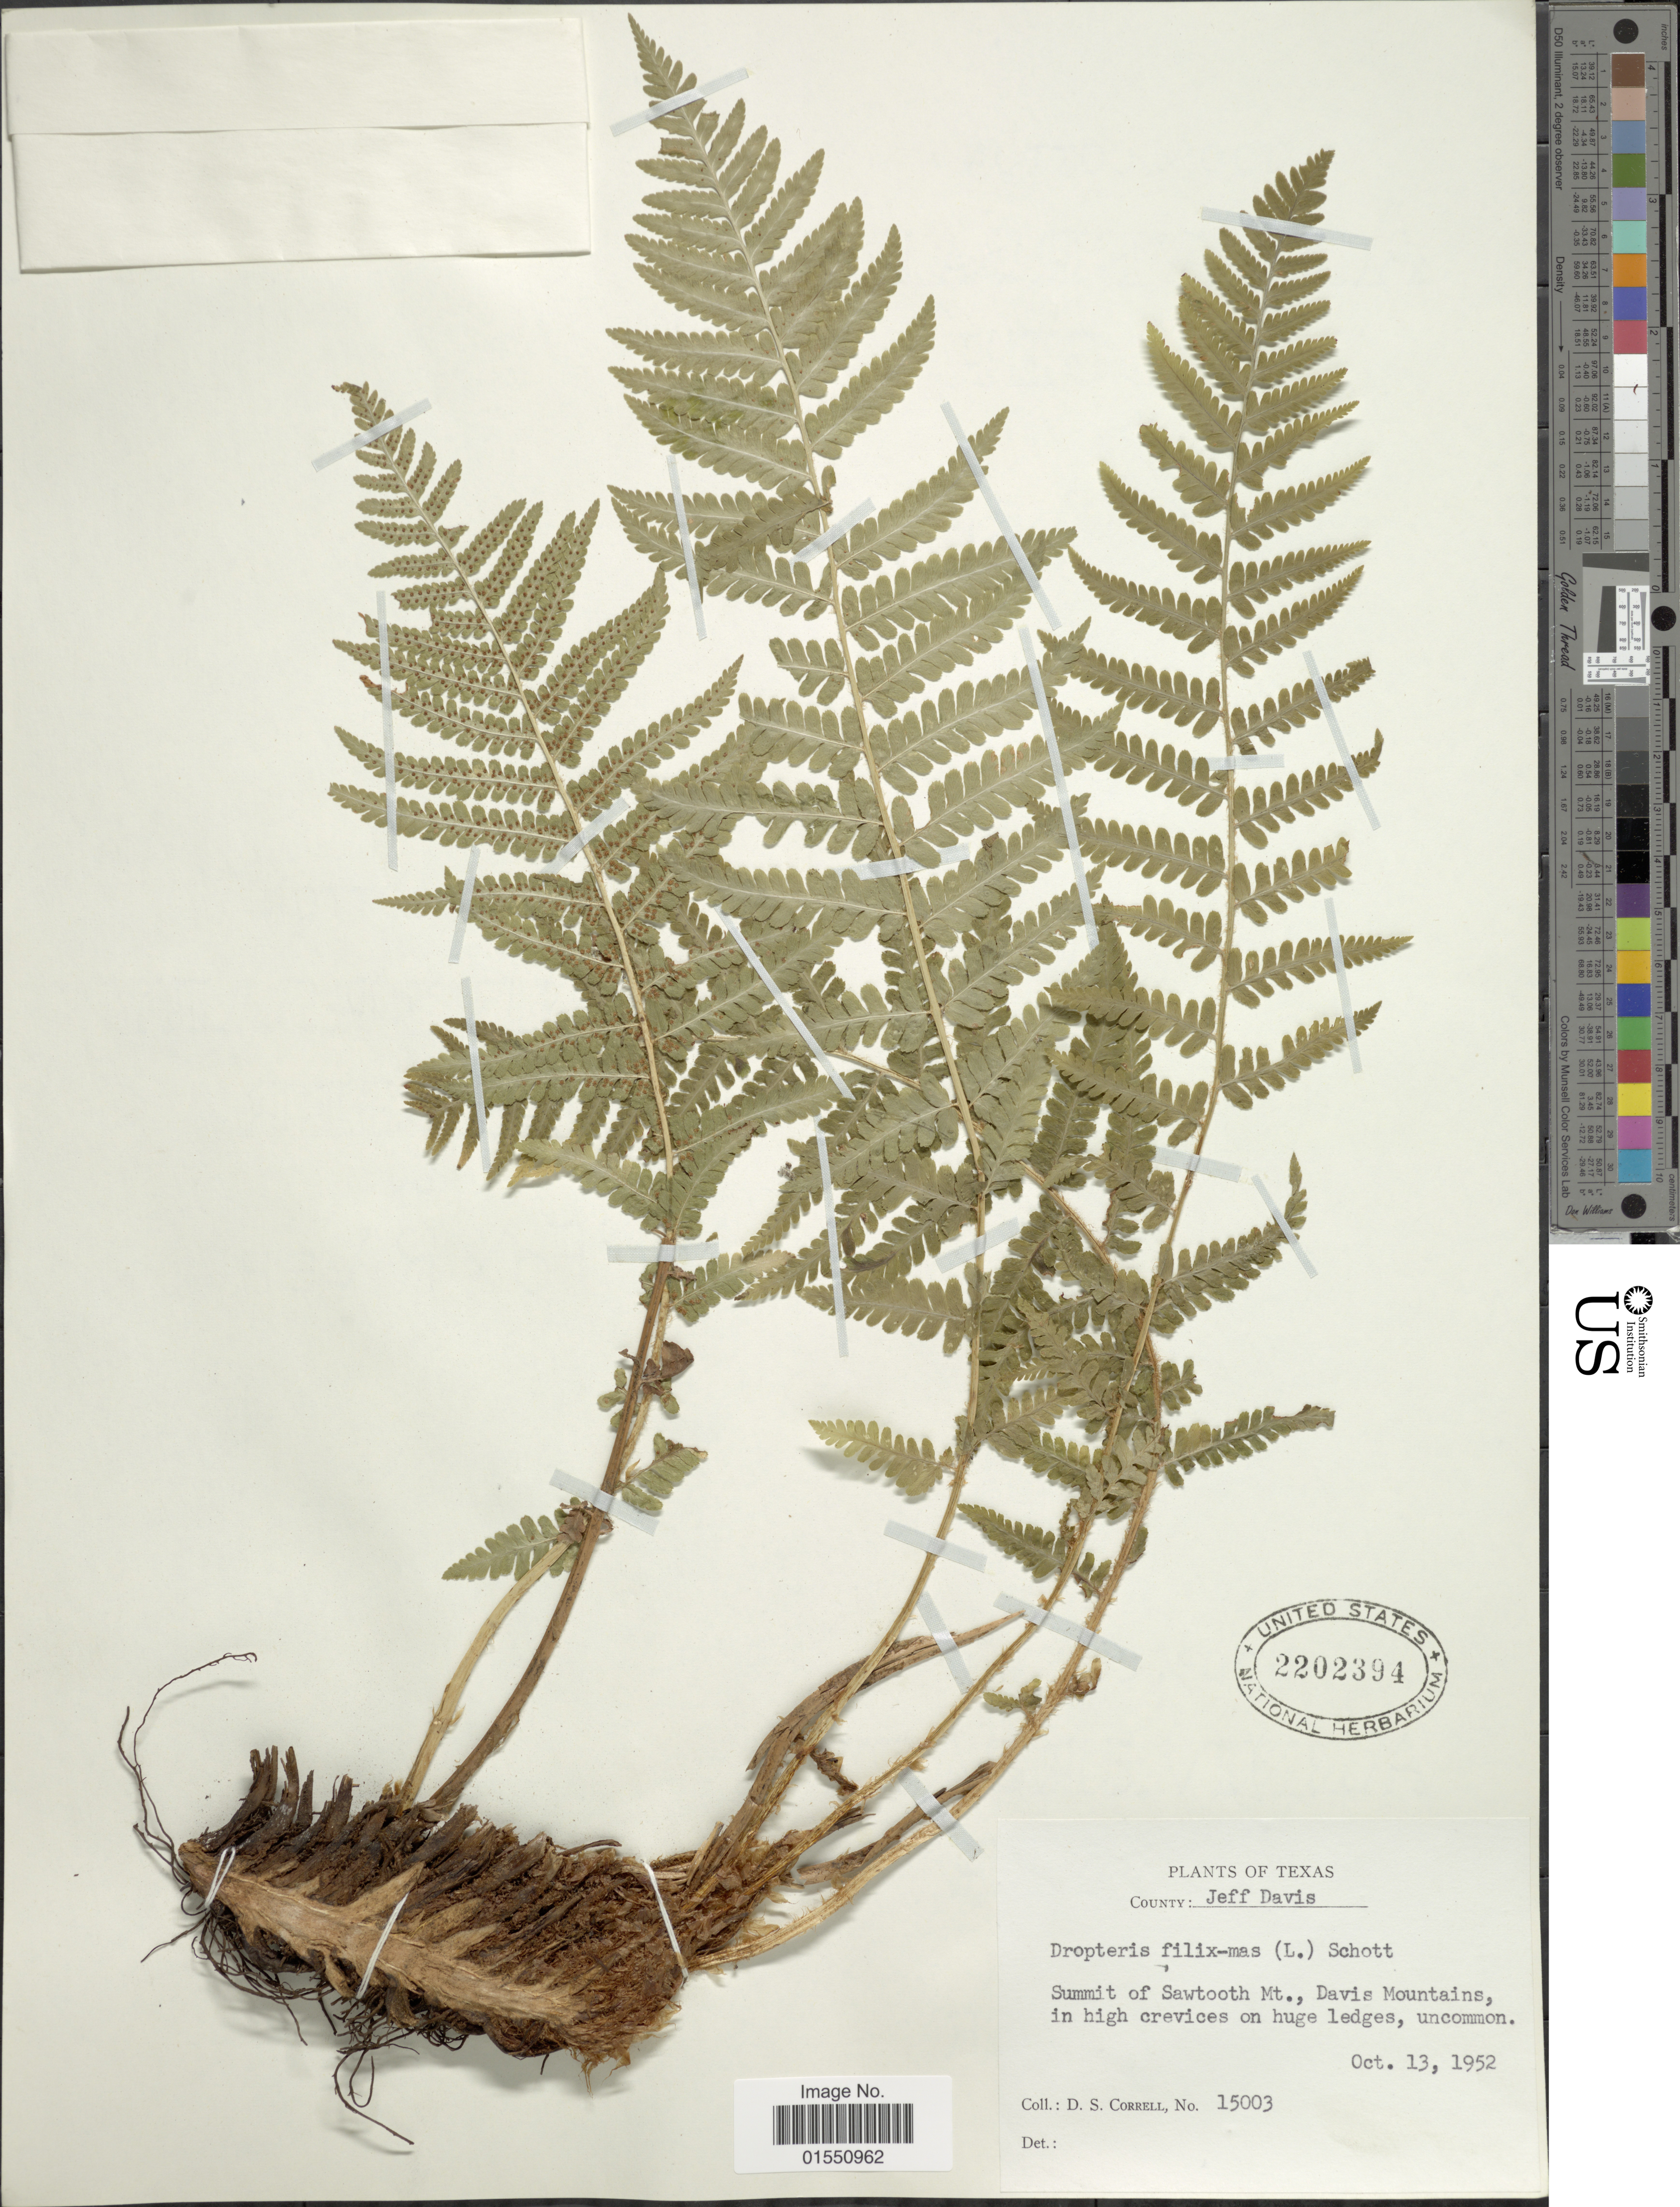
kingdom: Plantae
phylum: Tracheophyta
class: Polypodiopsida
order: Polypodiales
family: Dryopteridaceae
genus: Dryopteris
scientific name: Dryopteris filix-mas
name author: (L.) Schott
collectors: D. S. Correll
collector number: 15003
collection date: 1952-10-13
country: United States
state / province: Texas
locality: Summit of Sawtooth Mt., Davis Mountains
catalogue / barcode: US 2202394